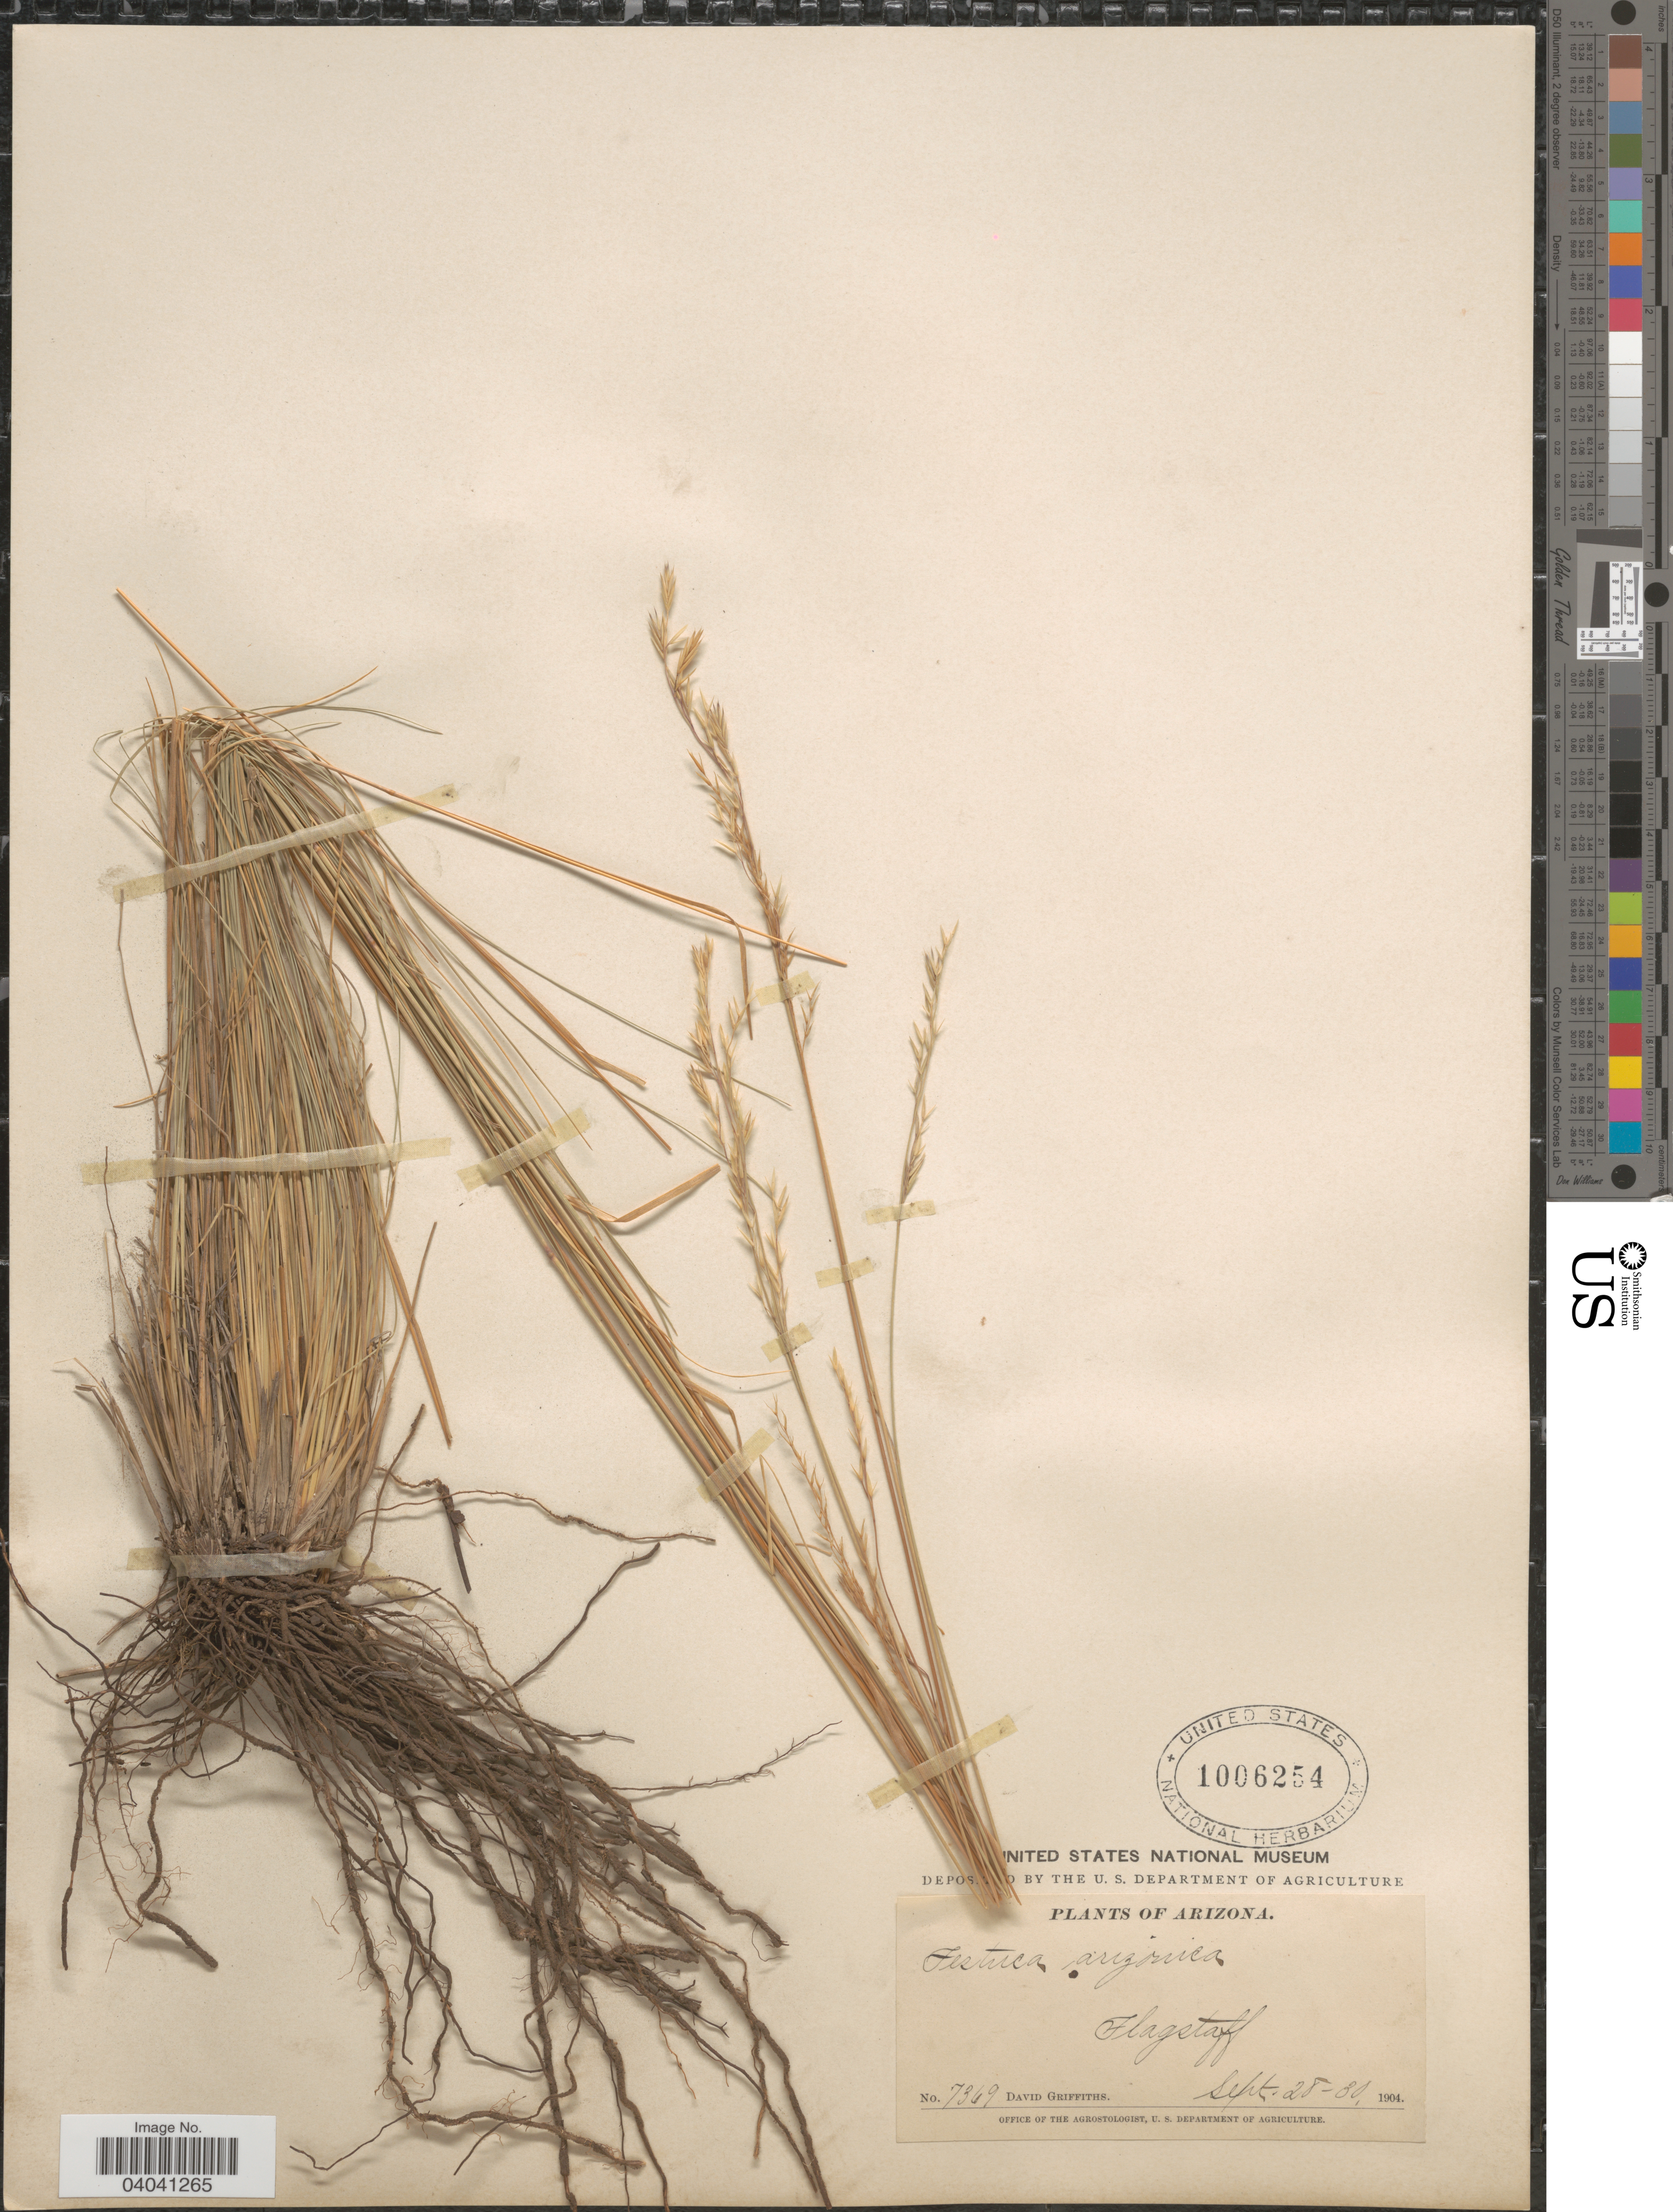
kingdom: Plantae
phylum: Tracheophyta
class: Liliopsida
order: Poales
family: Poaceae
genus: Festuca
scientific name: Festuca arizonica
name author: Vasey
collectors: D. Griffiths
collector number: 7369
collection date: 1904-09-28/1904-09-30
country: United States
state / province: Arizona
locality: Flagstaff.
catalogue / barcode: US 1006254